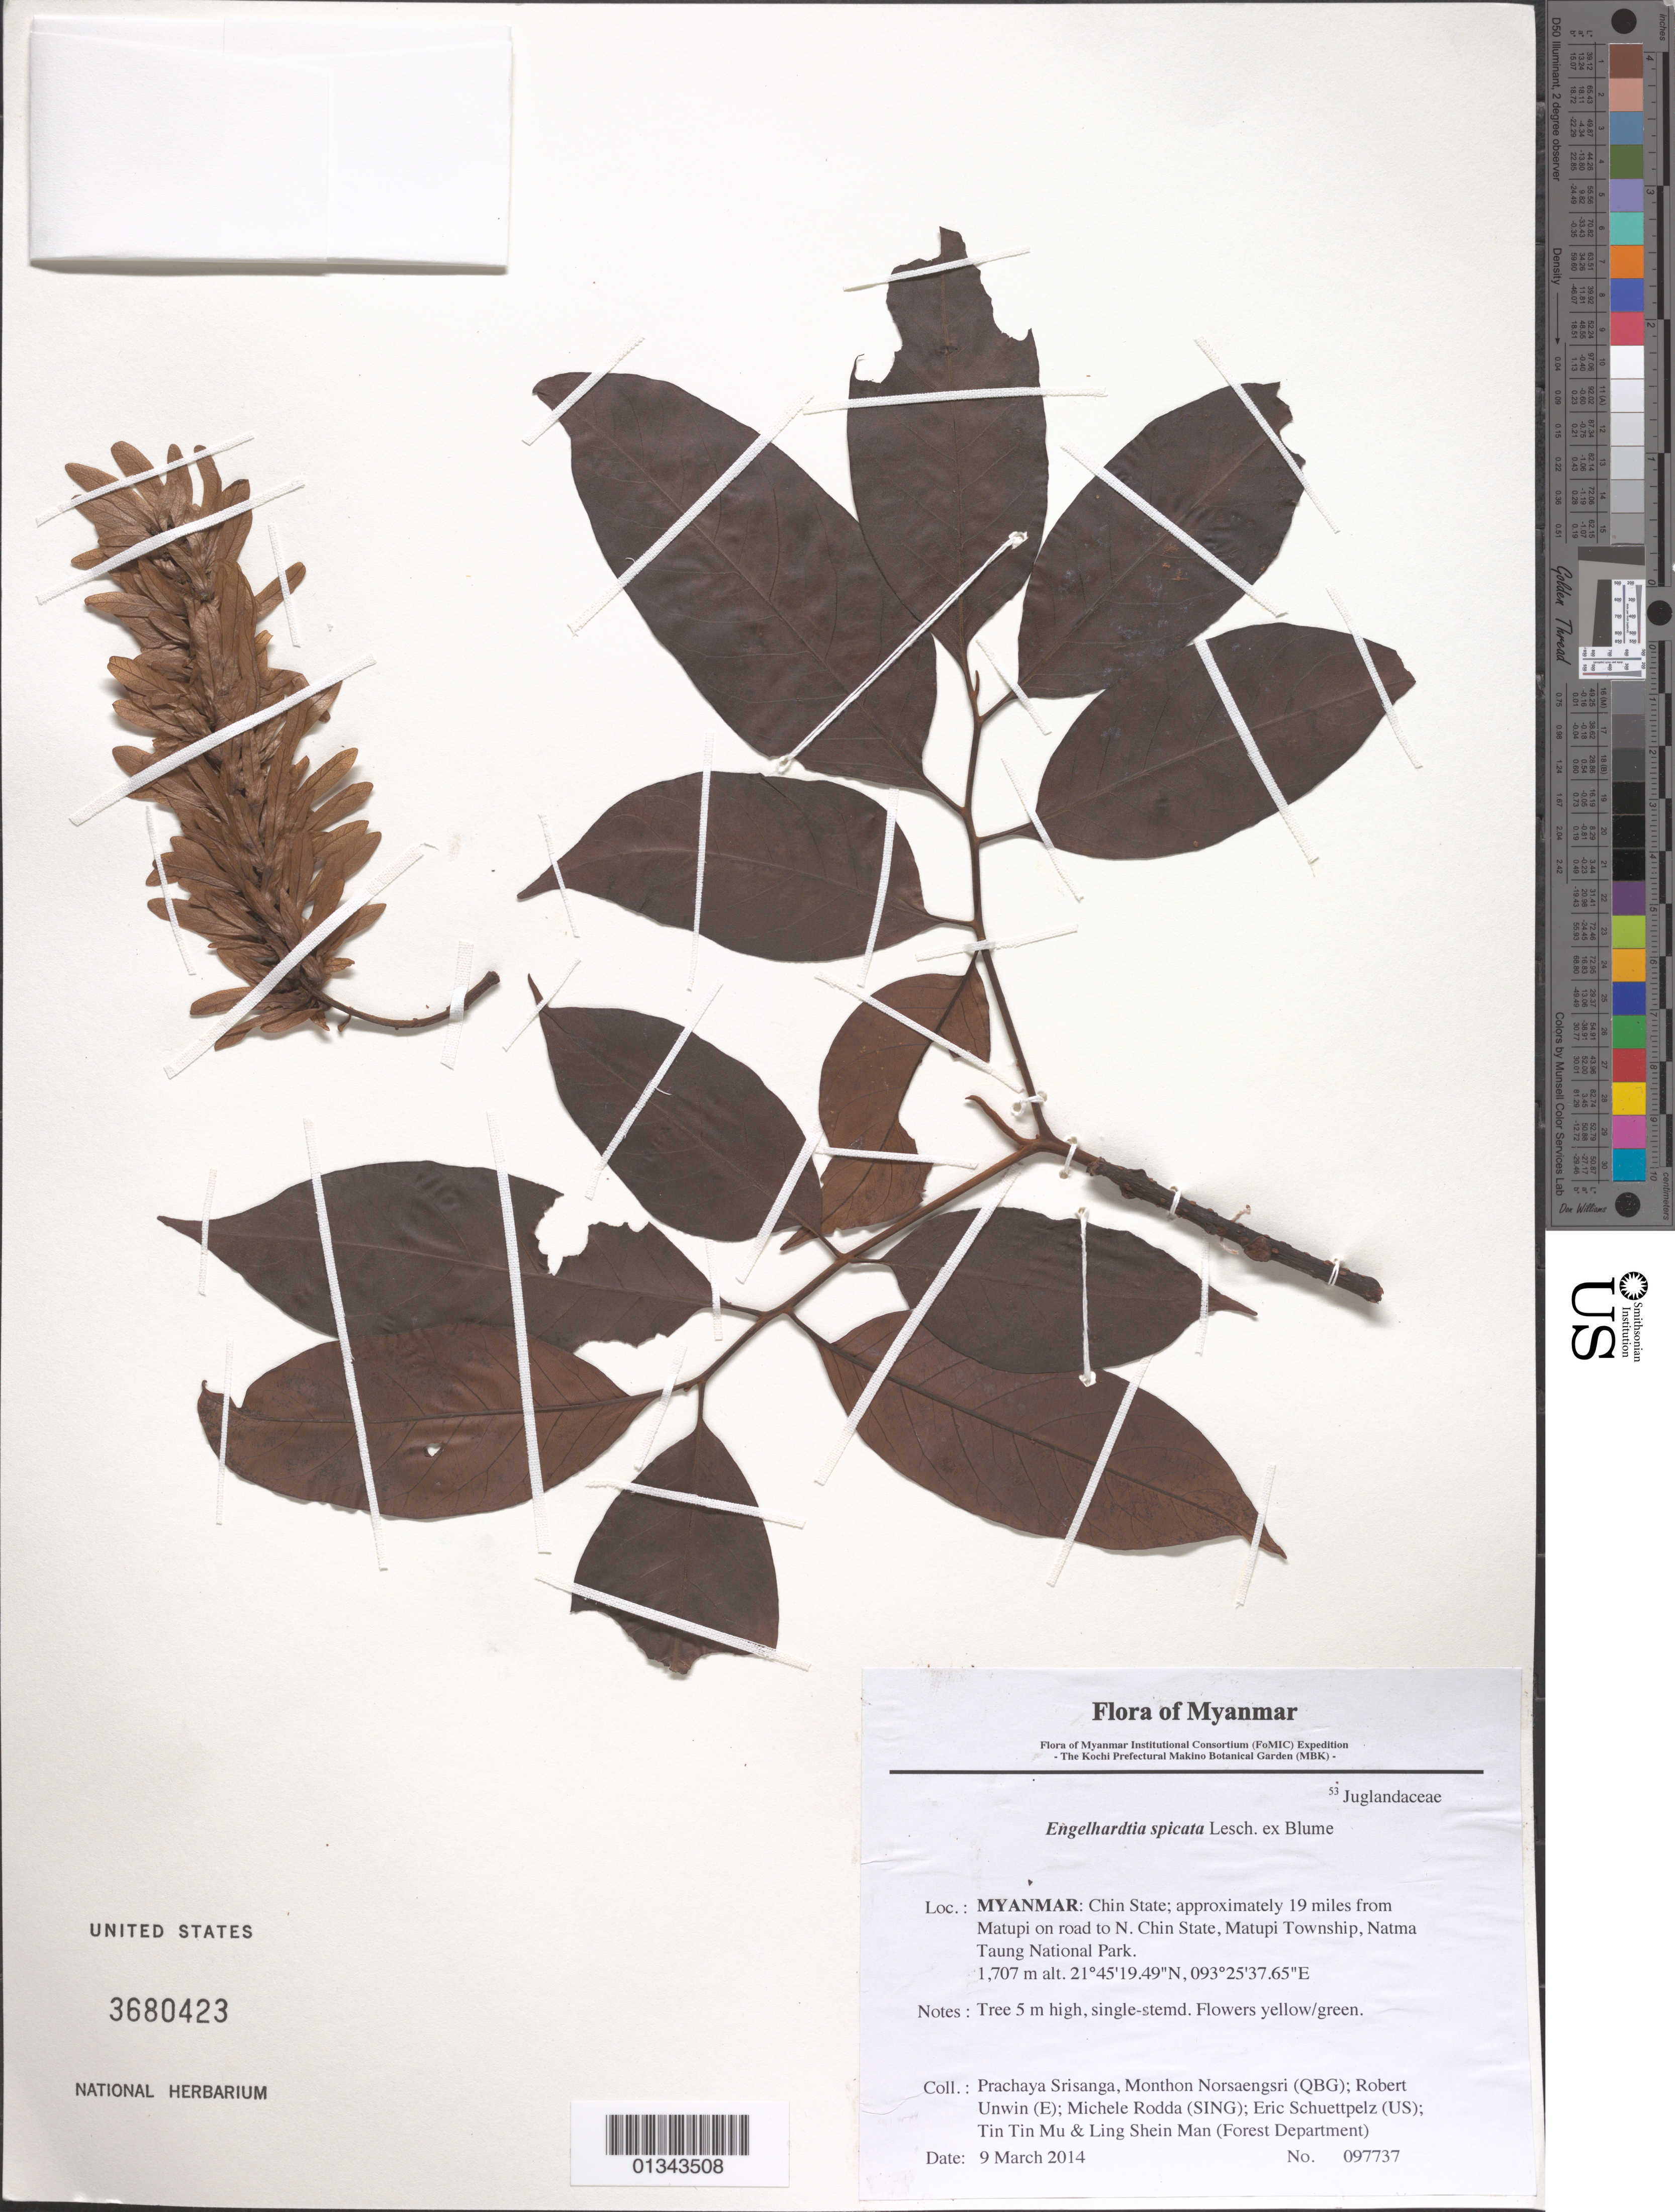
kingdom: Plantae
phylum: Tracheophyta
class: Magnoliopsida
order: Fagales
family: Juglandaceae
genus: Engelhardia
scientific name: Engelhardia spicata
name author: Lesch. ex Blume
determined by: Fujikawa, Kazumi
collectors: P. Srisanga, M. Norsaengsri, R. Unwin, M. Rodda, E. Schuettpelz, Tin Tin Mu & Ling Shein Man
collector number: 97737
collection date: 2014-03-09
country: Myanmar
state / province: Chin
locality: Approximately 19 miles from Matupi on road to N. Chin State, Matupi Township, Natma Taung National Park.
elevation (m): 1707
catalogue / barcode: US 3680423